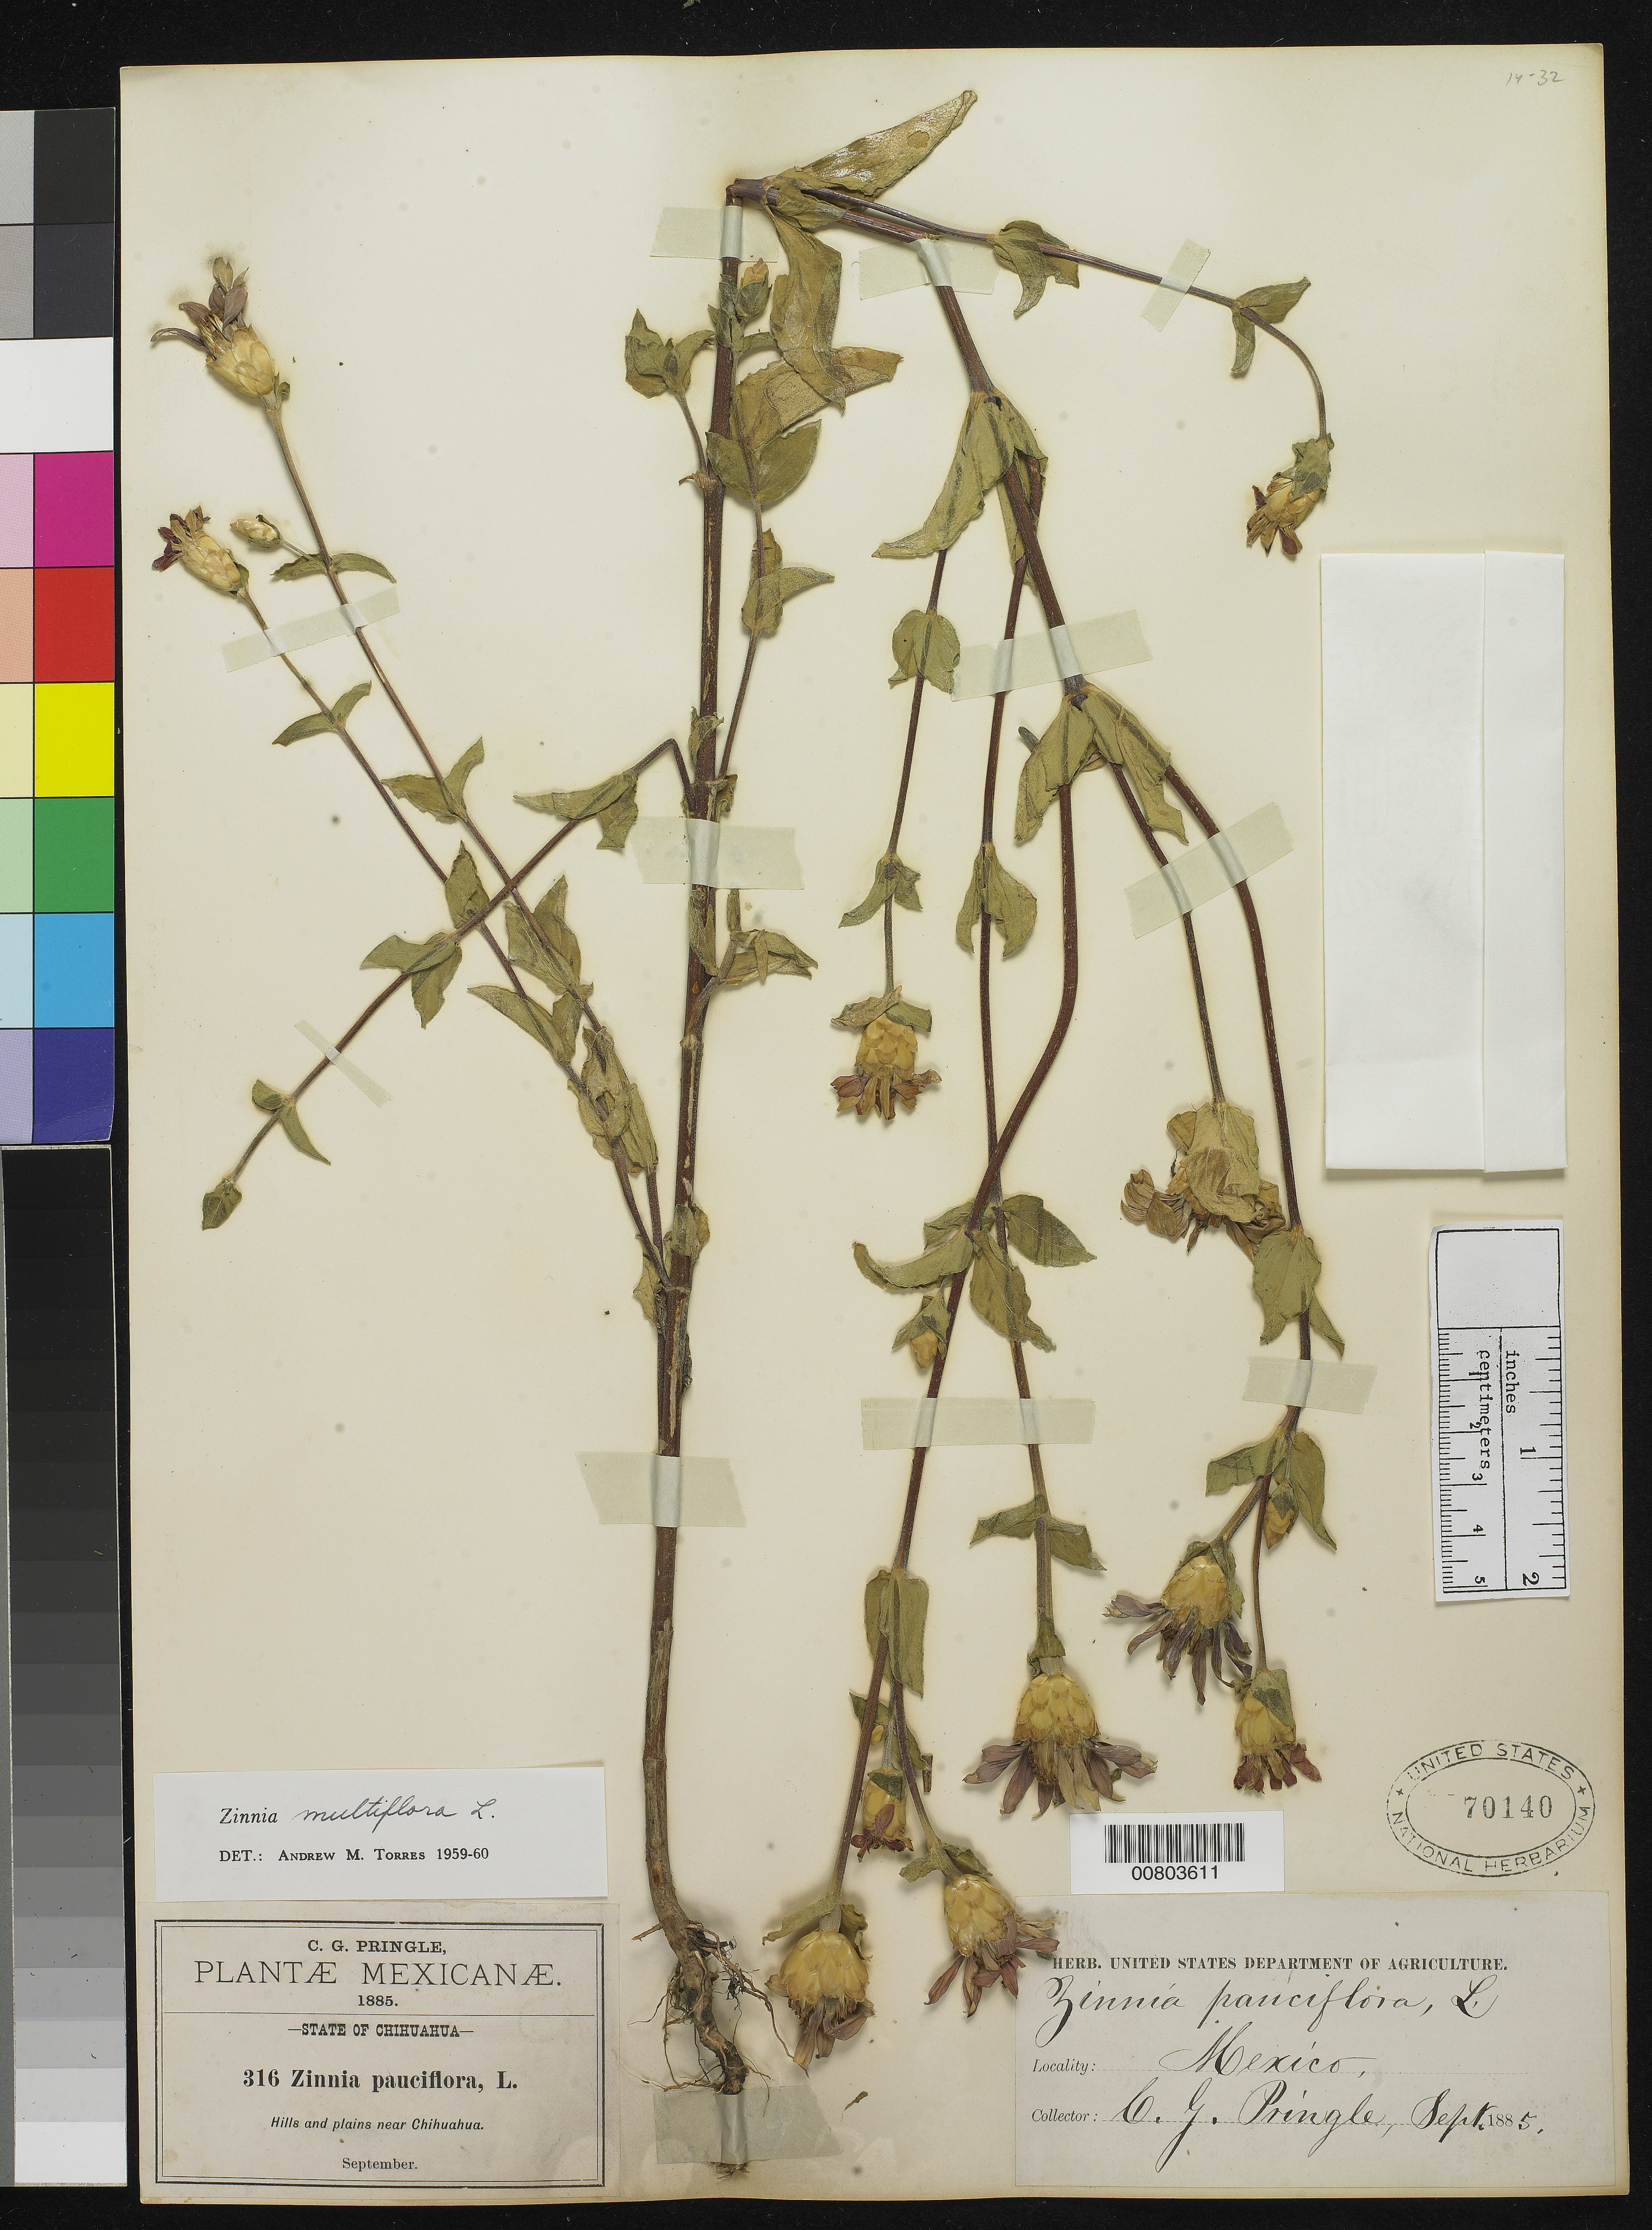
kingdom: Plantae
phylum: Tracheophyta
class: Magnoliopsida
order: Asterales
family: Asteraceae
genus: Zinnia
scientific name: Zinnia peruviana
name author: (L.) L.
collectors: C. G. Pringle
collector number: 316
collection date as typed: Sep 1885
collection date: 1885-09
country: Mexico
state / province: Chihuahua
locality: Hills and plains near Chihuahua.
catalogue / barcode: US 70140